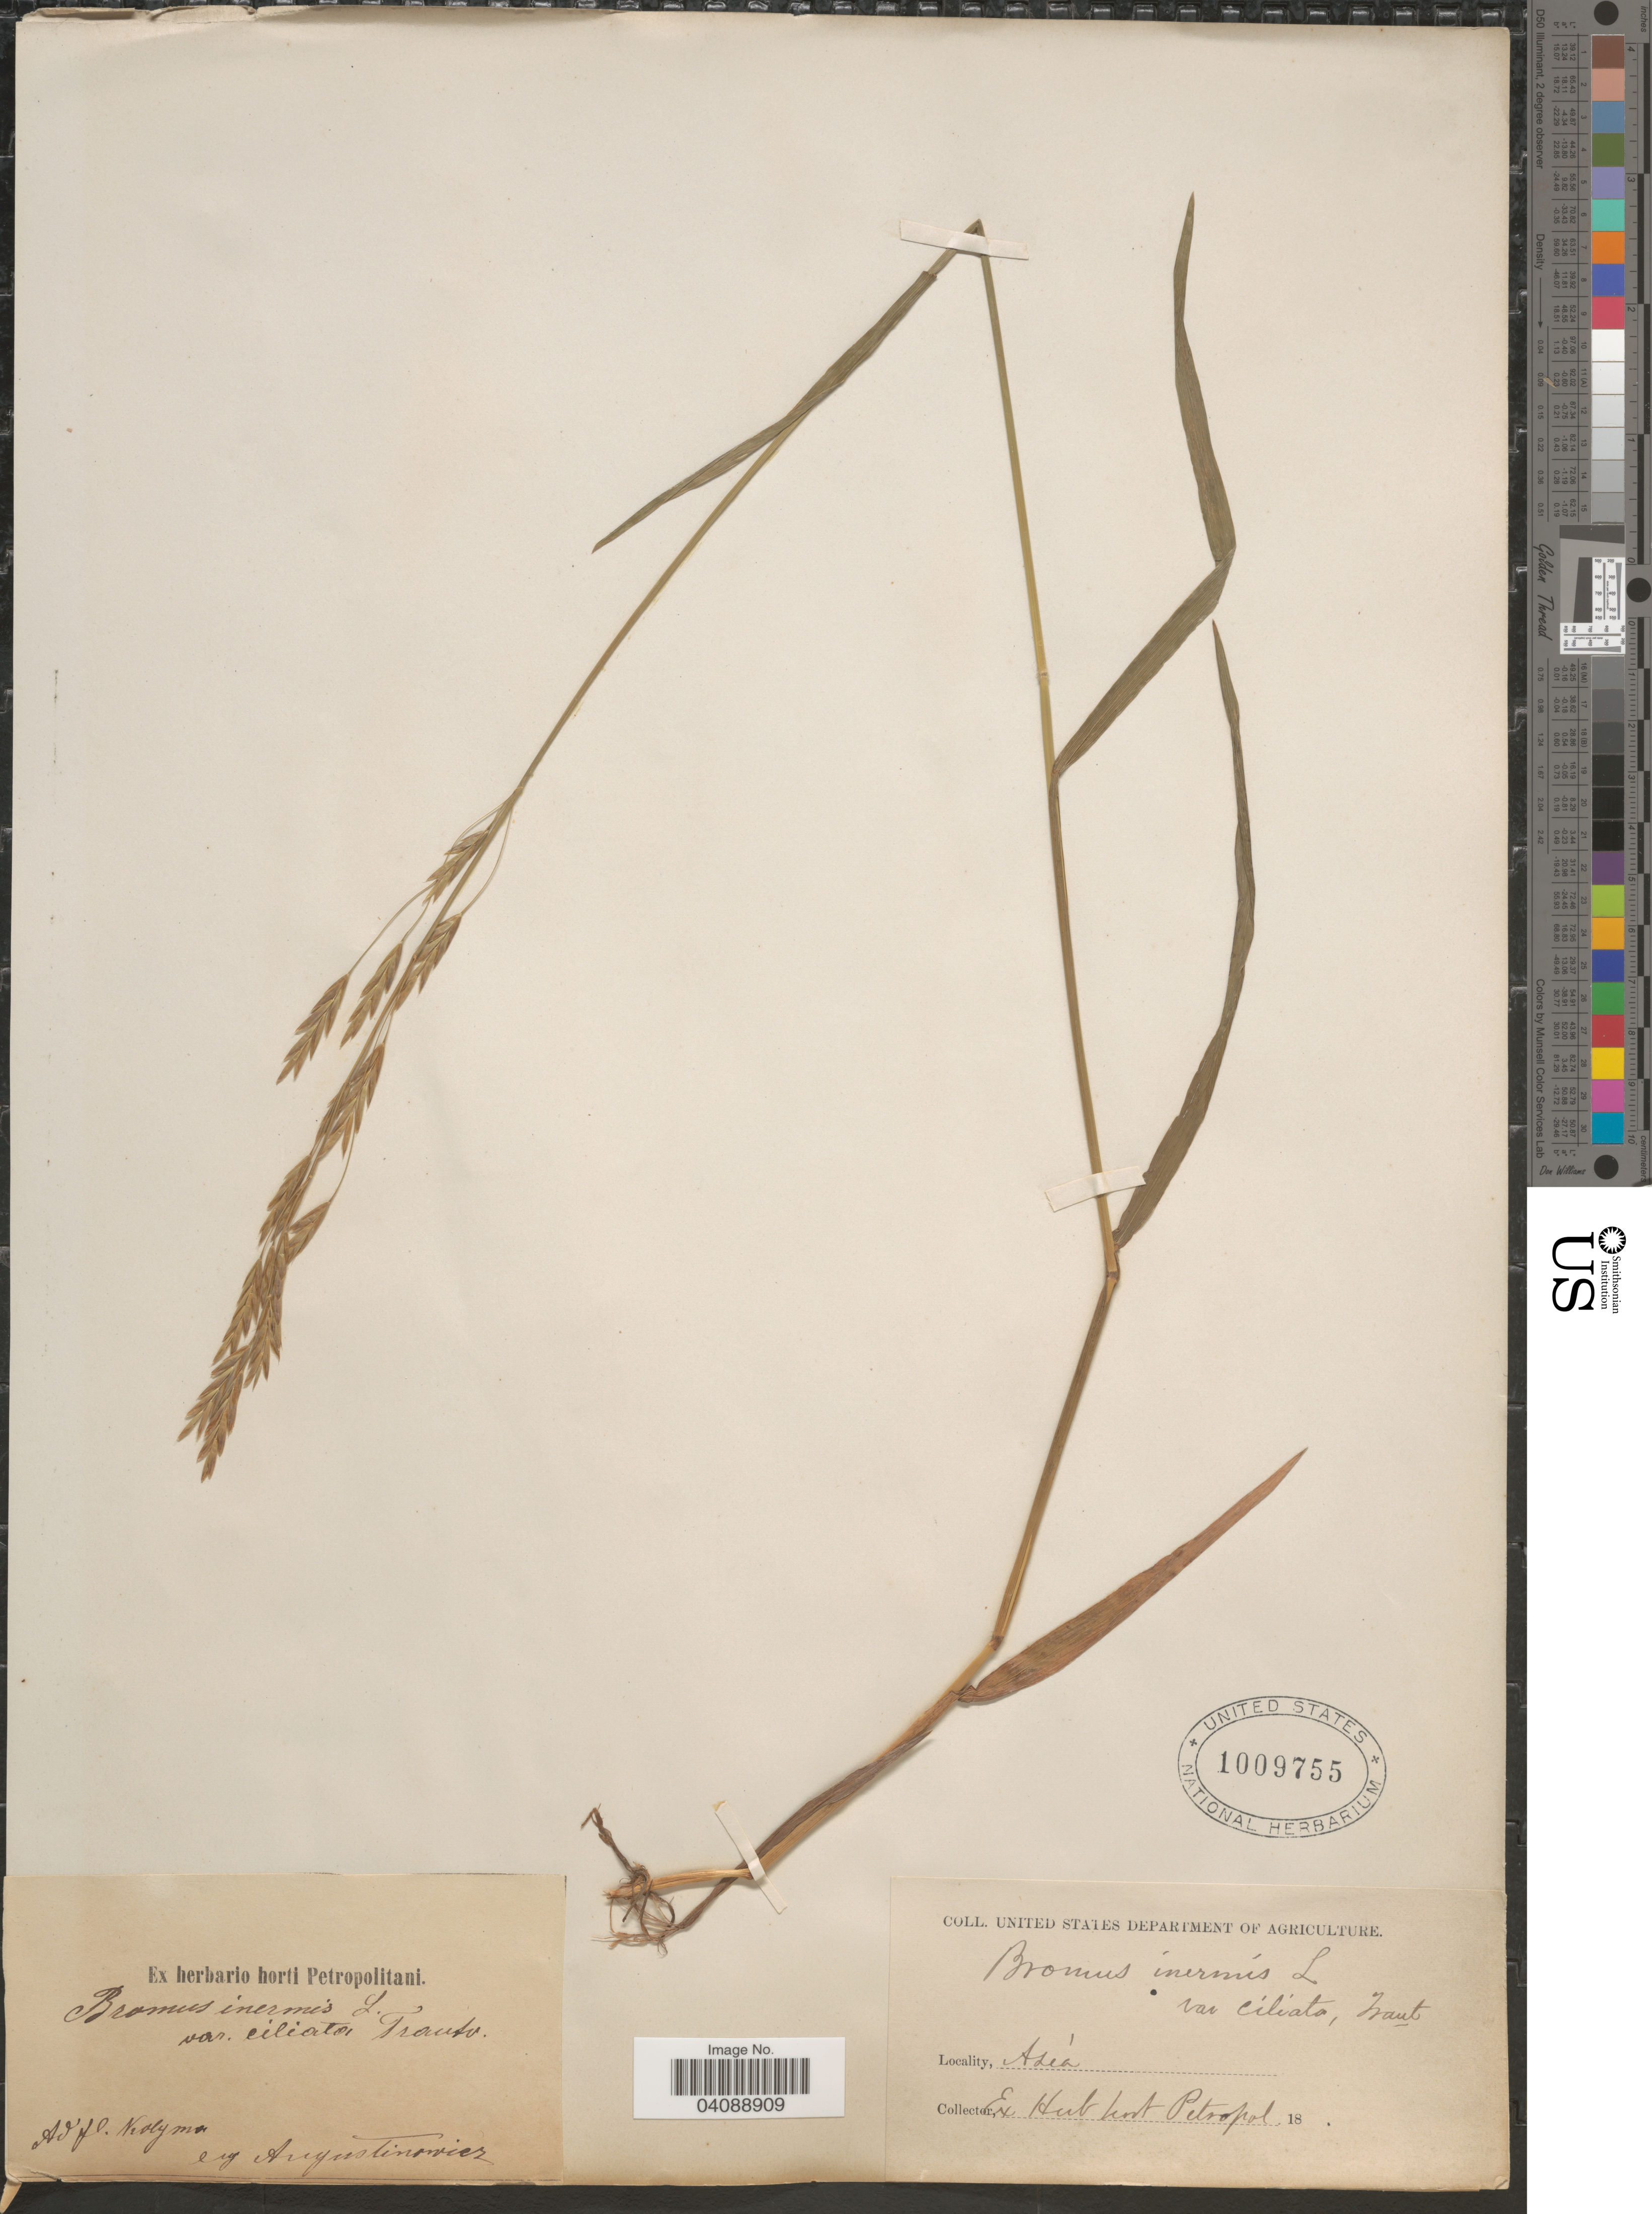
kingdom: Plantae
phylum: Tracheophyta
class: Liliopsida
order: Poales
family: Poaceae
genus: Bromus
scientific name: Bromus inermis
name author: Leyss.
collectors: Augustinowicz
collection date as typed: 18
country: Russian Federation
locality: Asia. Ad fl. Kolyma.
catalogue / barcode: US 1009755